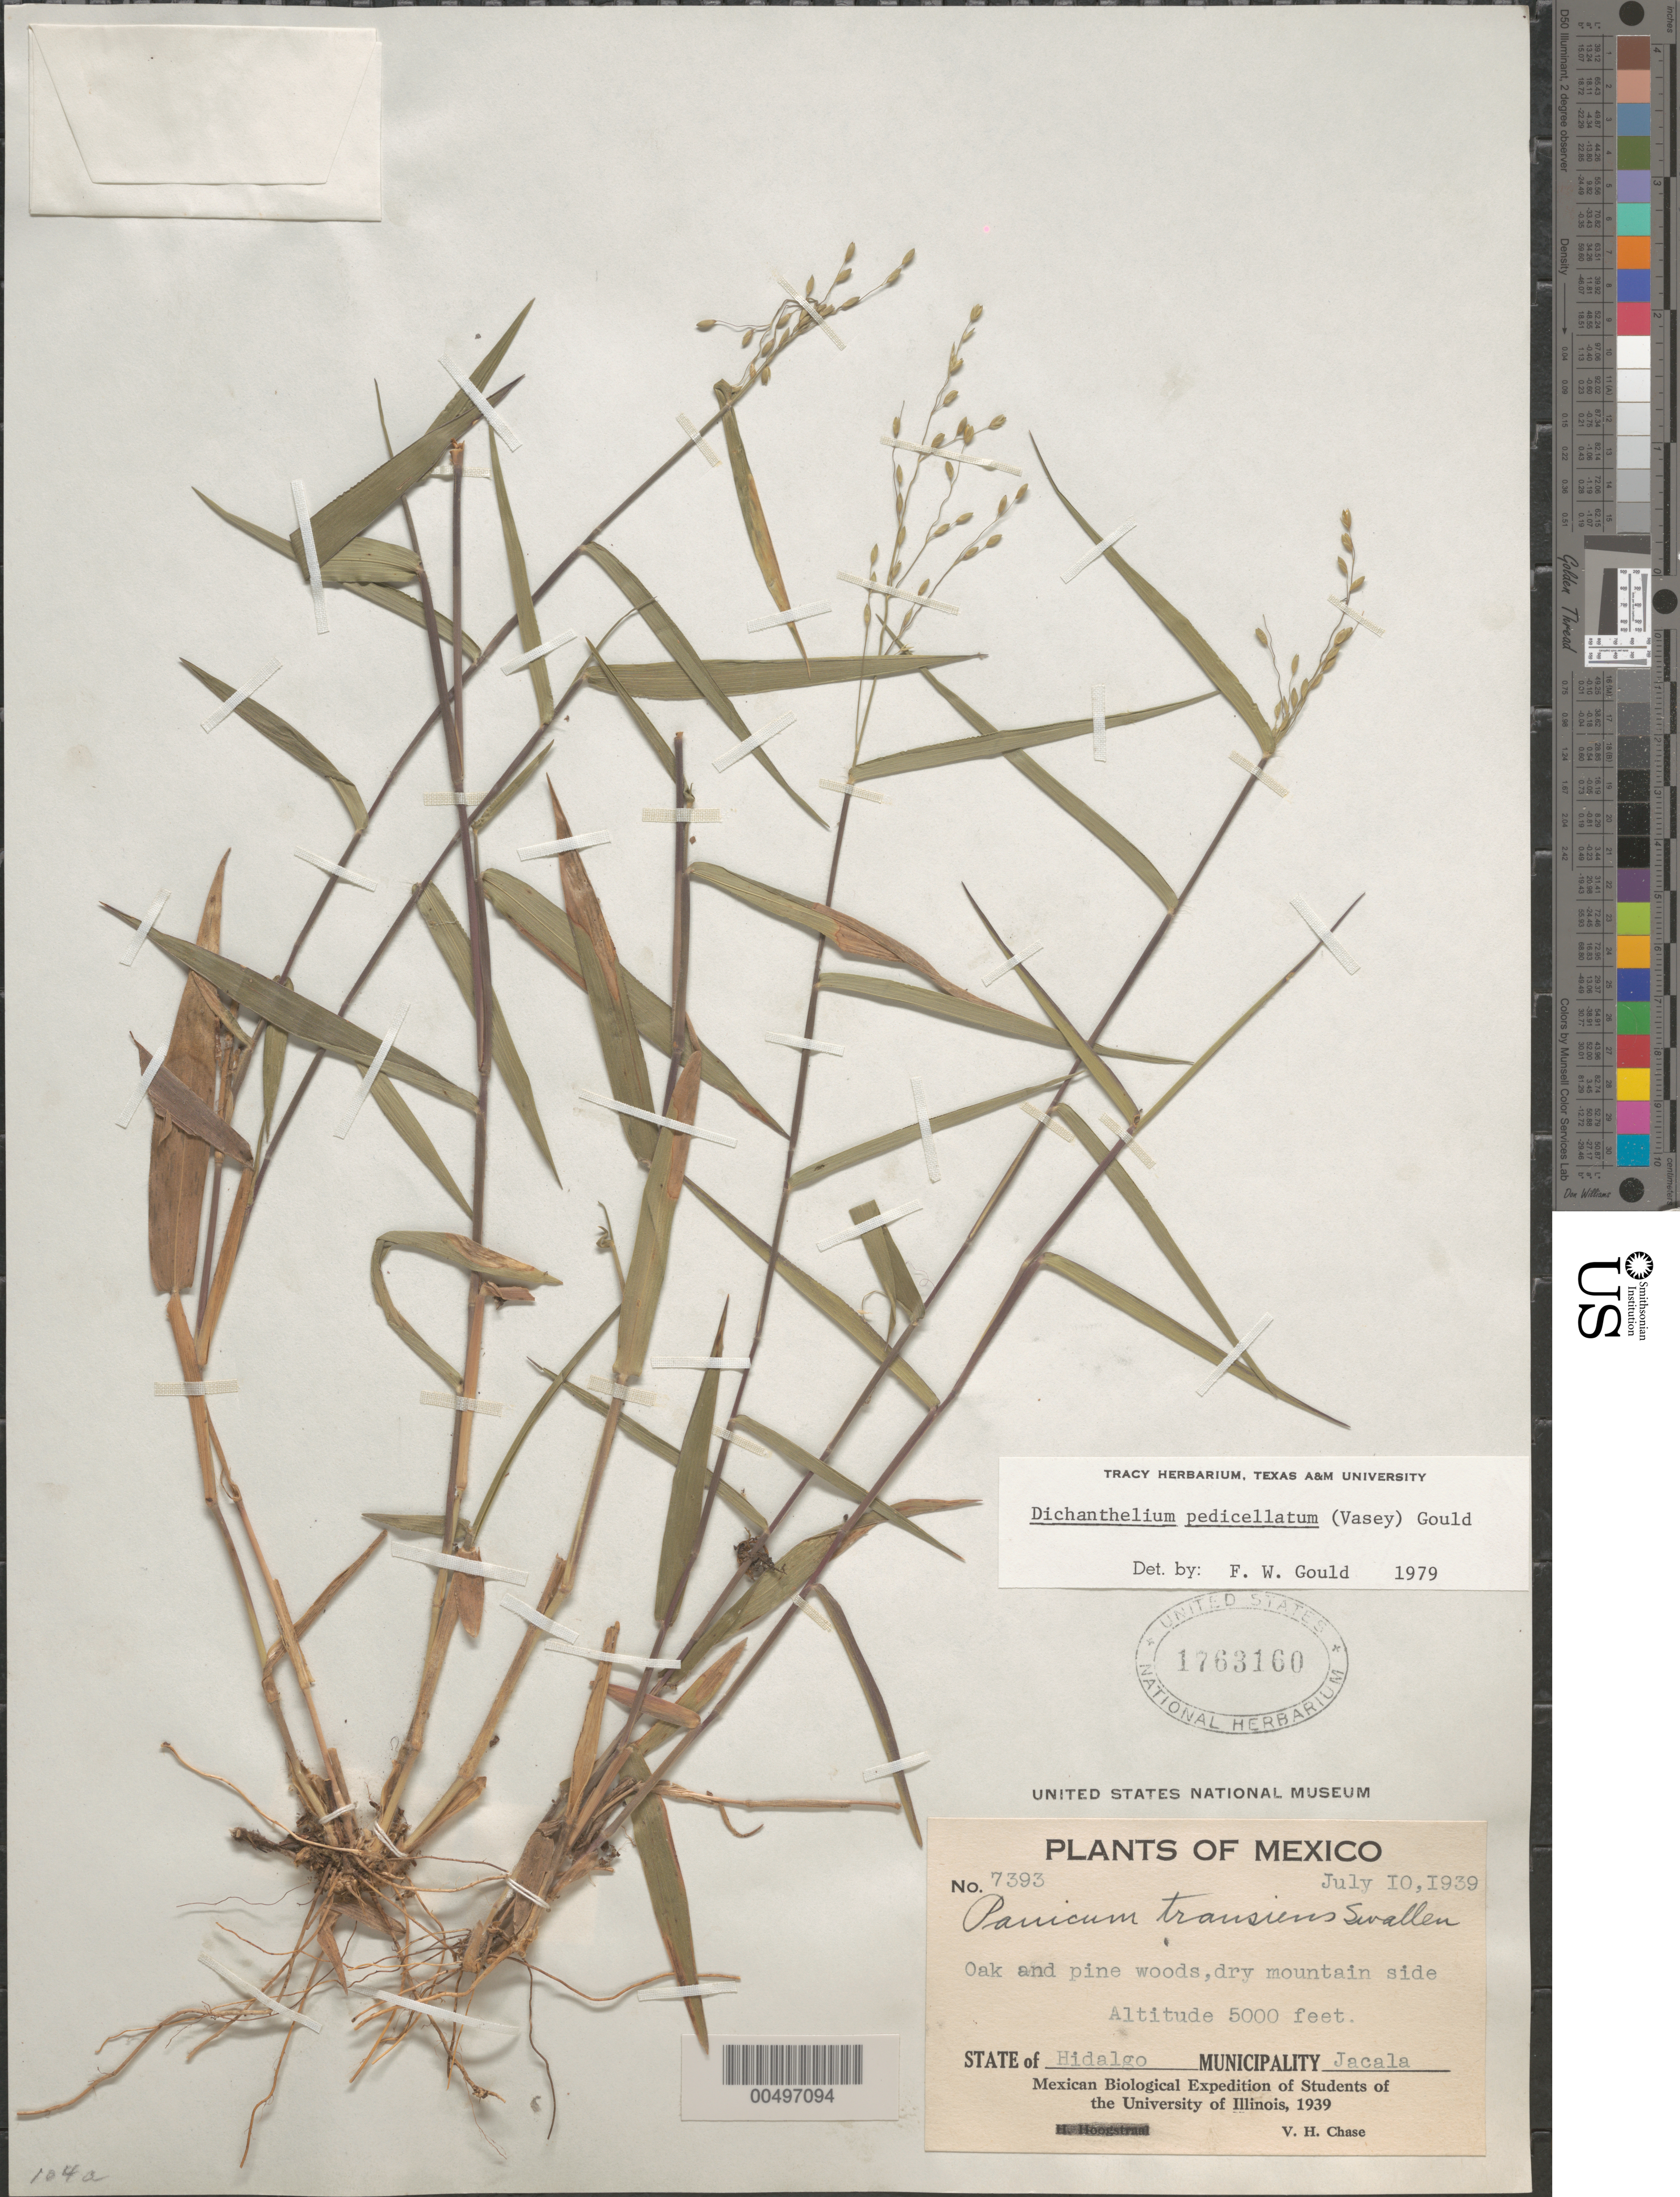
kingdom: Plantae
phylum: Tracheophyta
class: Liliopsida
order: Poales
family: Poaceae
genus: Dichanthelium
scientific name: Dichanthelium pedicellatum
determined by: Gould, F. W.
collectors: V. H. Chase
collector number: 7393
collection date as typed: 10 Jul 1939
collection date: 1939-07-10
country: Mexico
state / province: Hidalgo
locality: Mun: Jacala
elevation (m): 1524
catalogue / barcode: US 1763160